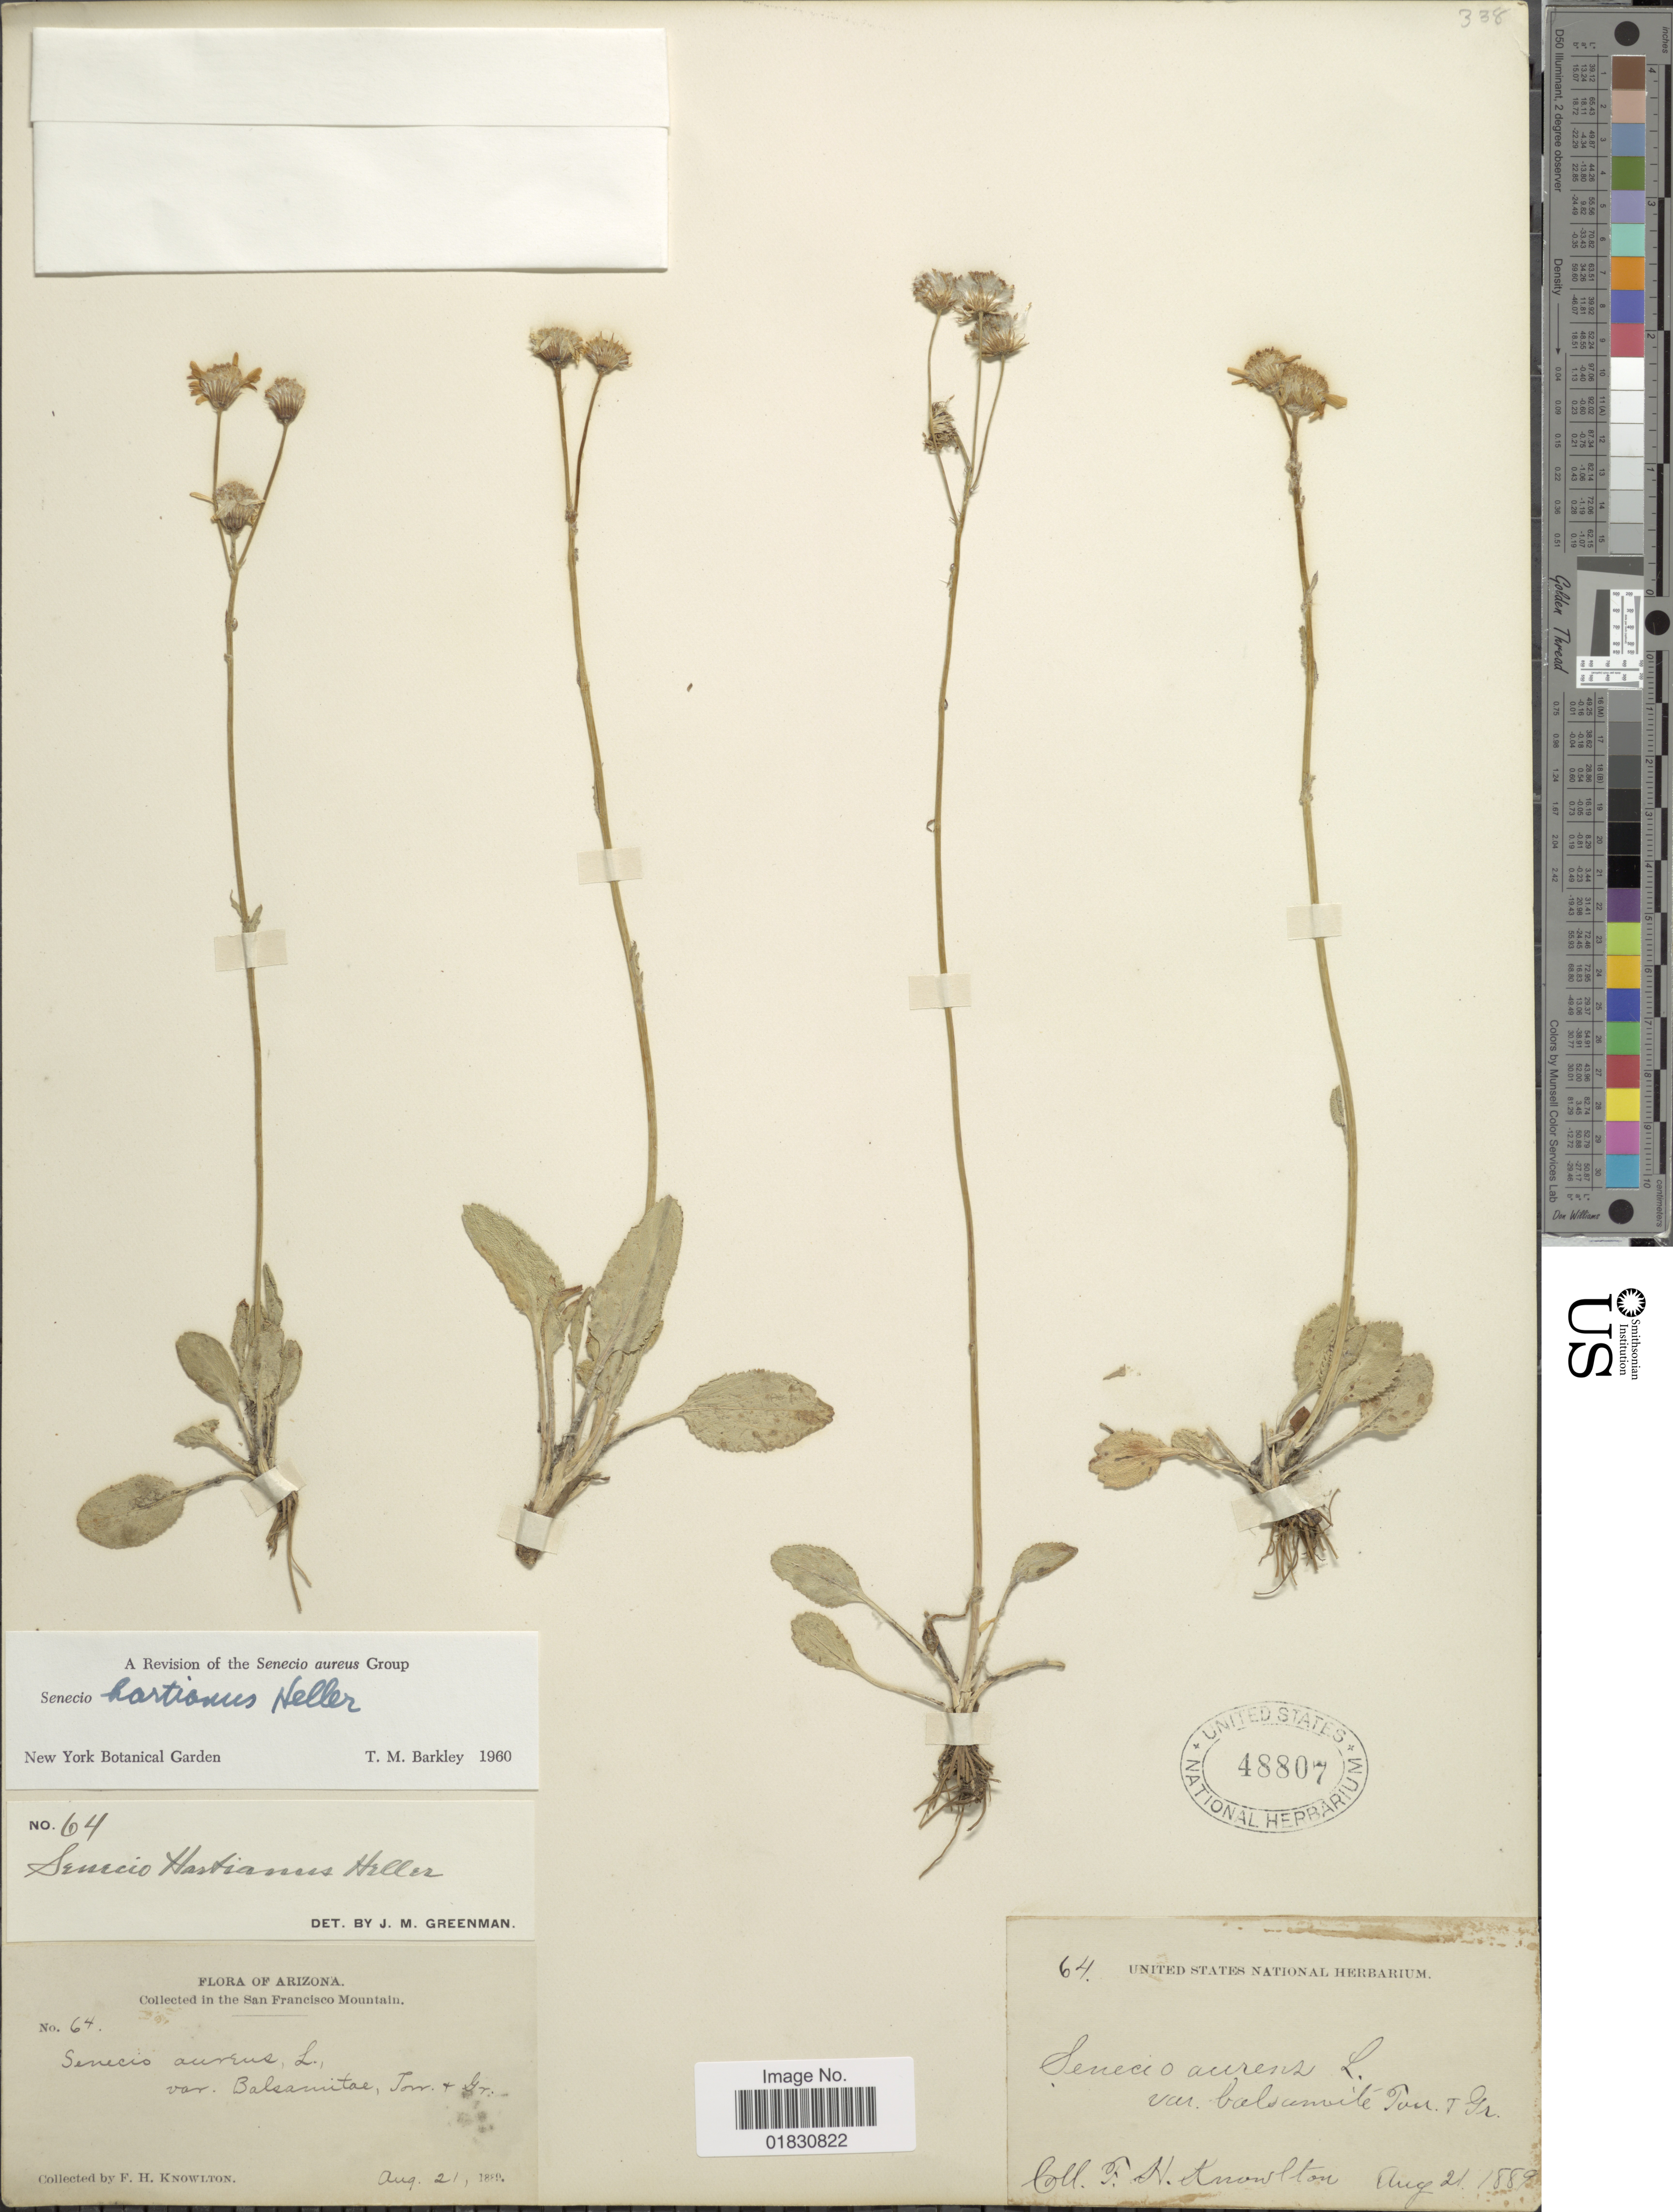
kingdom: Plantae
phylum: Tracheophyta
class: Magnoliopsida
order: Asterales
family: Asteraceae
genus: Packera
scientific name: Packera hartiana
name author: (A. Heller) W.A. Weber & Á. Löve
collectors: F. H. Knowlton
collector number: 64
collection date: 1889-08-21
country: United States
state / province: Arizona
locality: In the San Francisco Mountain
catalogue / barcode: US 48807